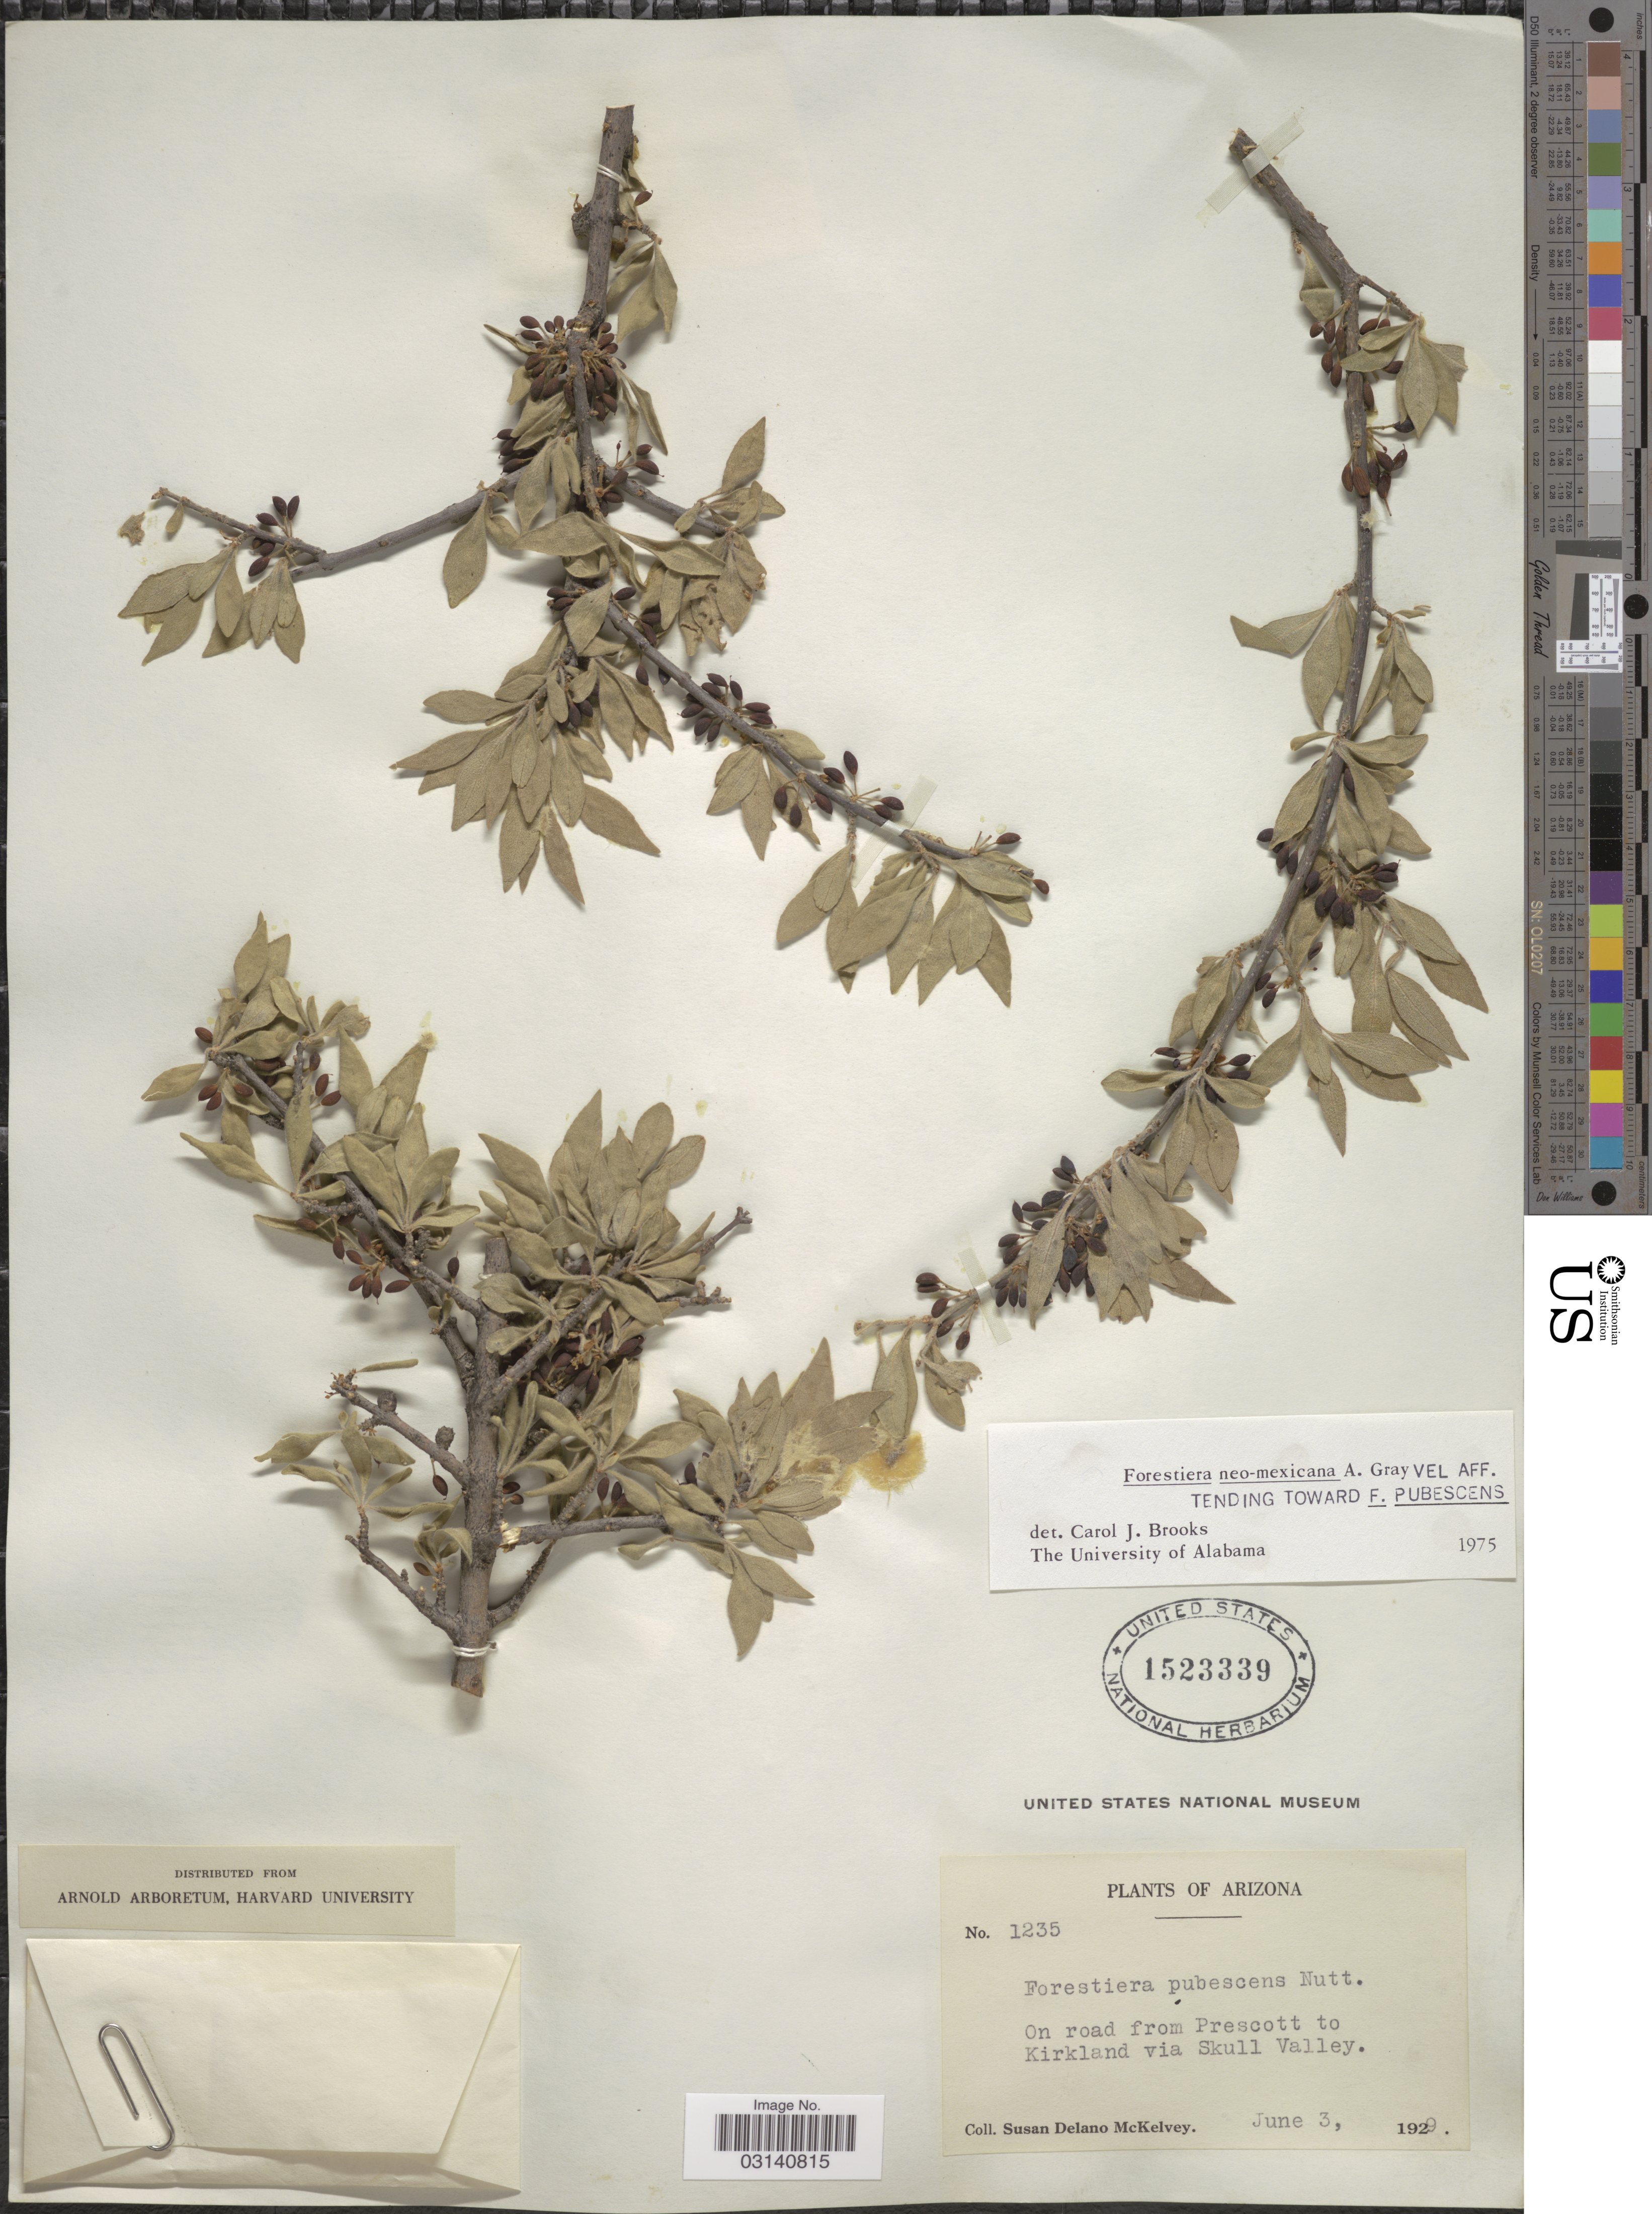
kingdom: Plantae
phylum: Tracheophyta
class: Magnoliopsida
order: Lamiales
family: Oleaceae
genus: Forestiera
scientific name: Forestiera neomexicana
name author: A. Gray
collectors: S. A. McKelvey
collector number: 1235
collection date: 1929-06-03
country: United States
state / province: Arizona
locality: On road from Prescott to Kirkland via Skull Valley.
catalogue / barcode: US 1523339